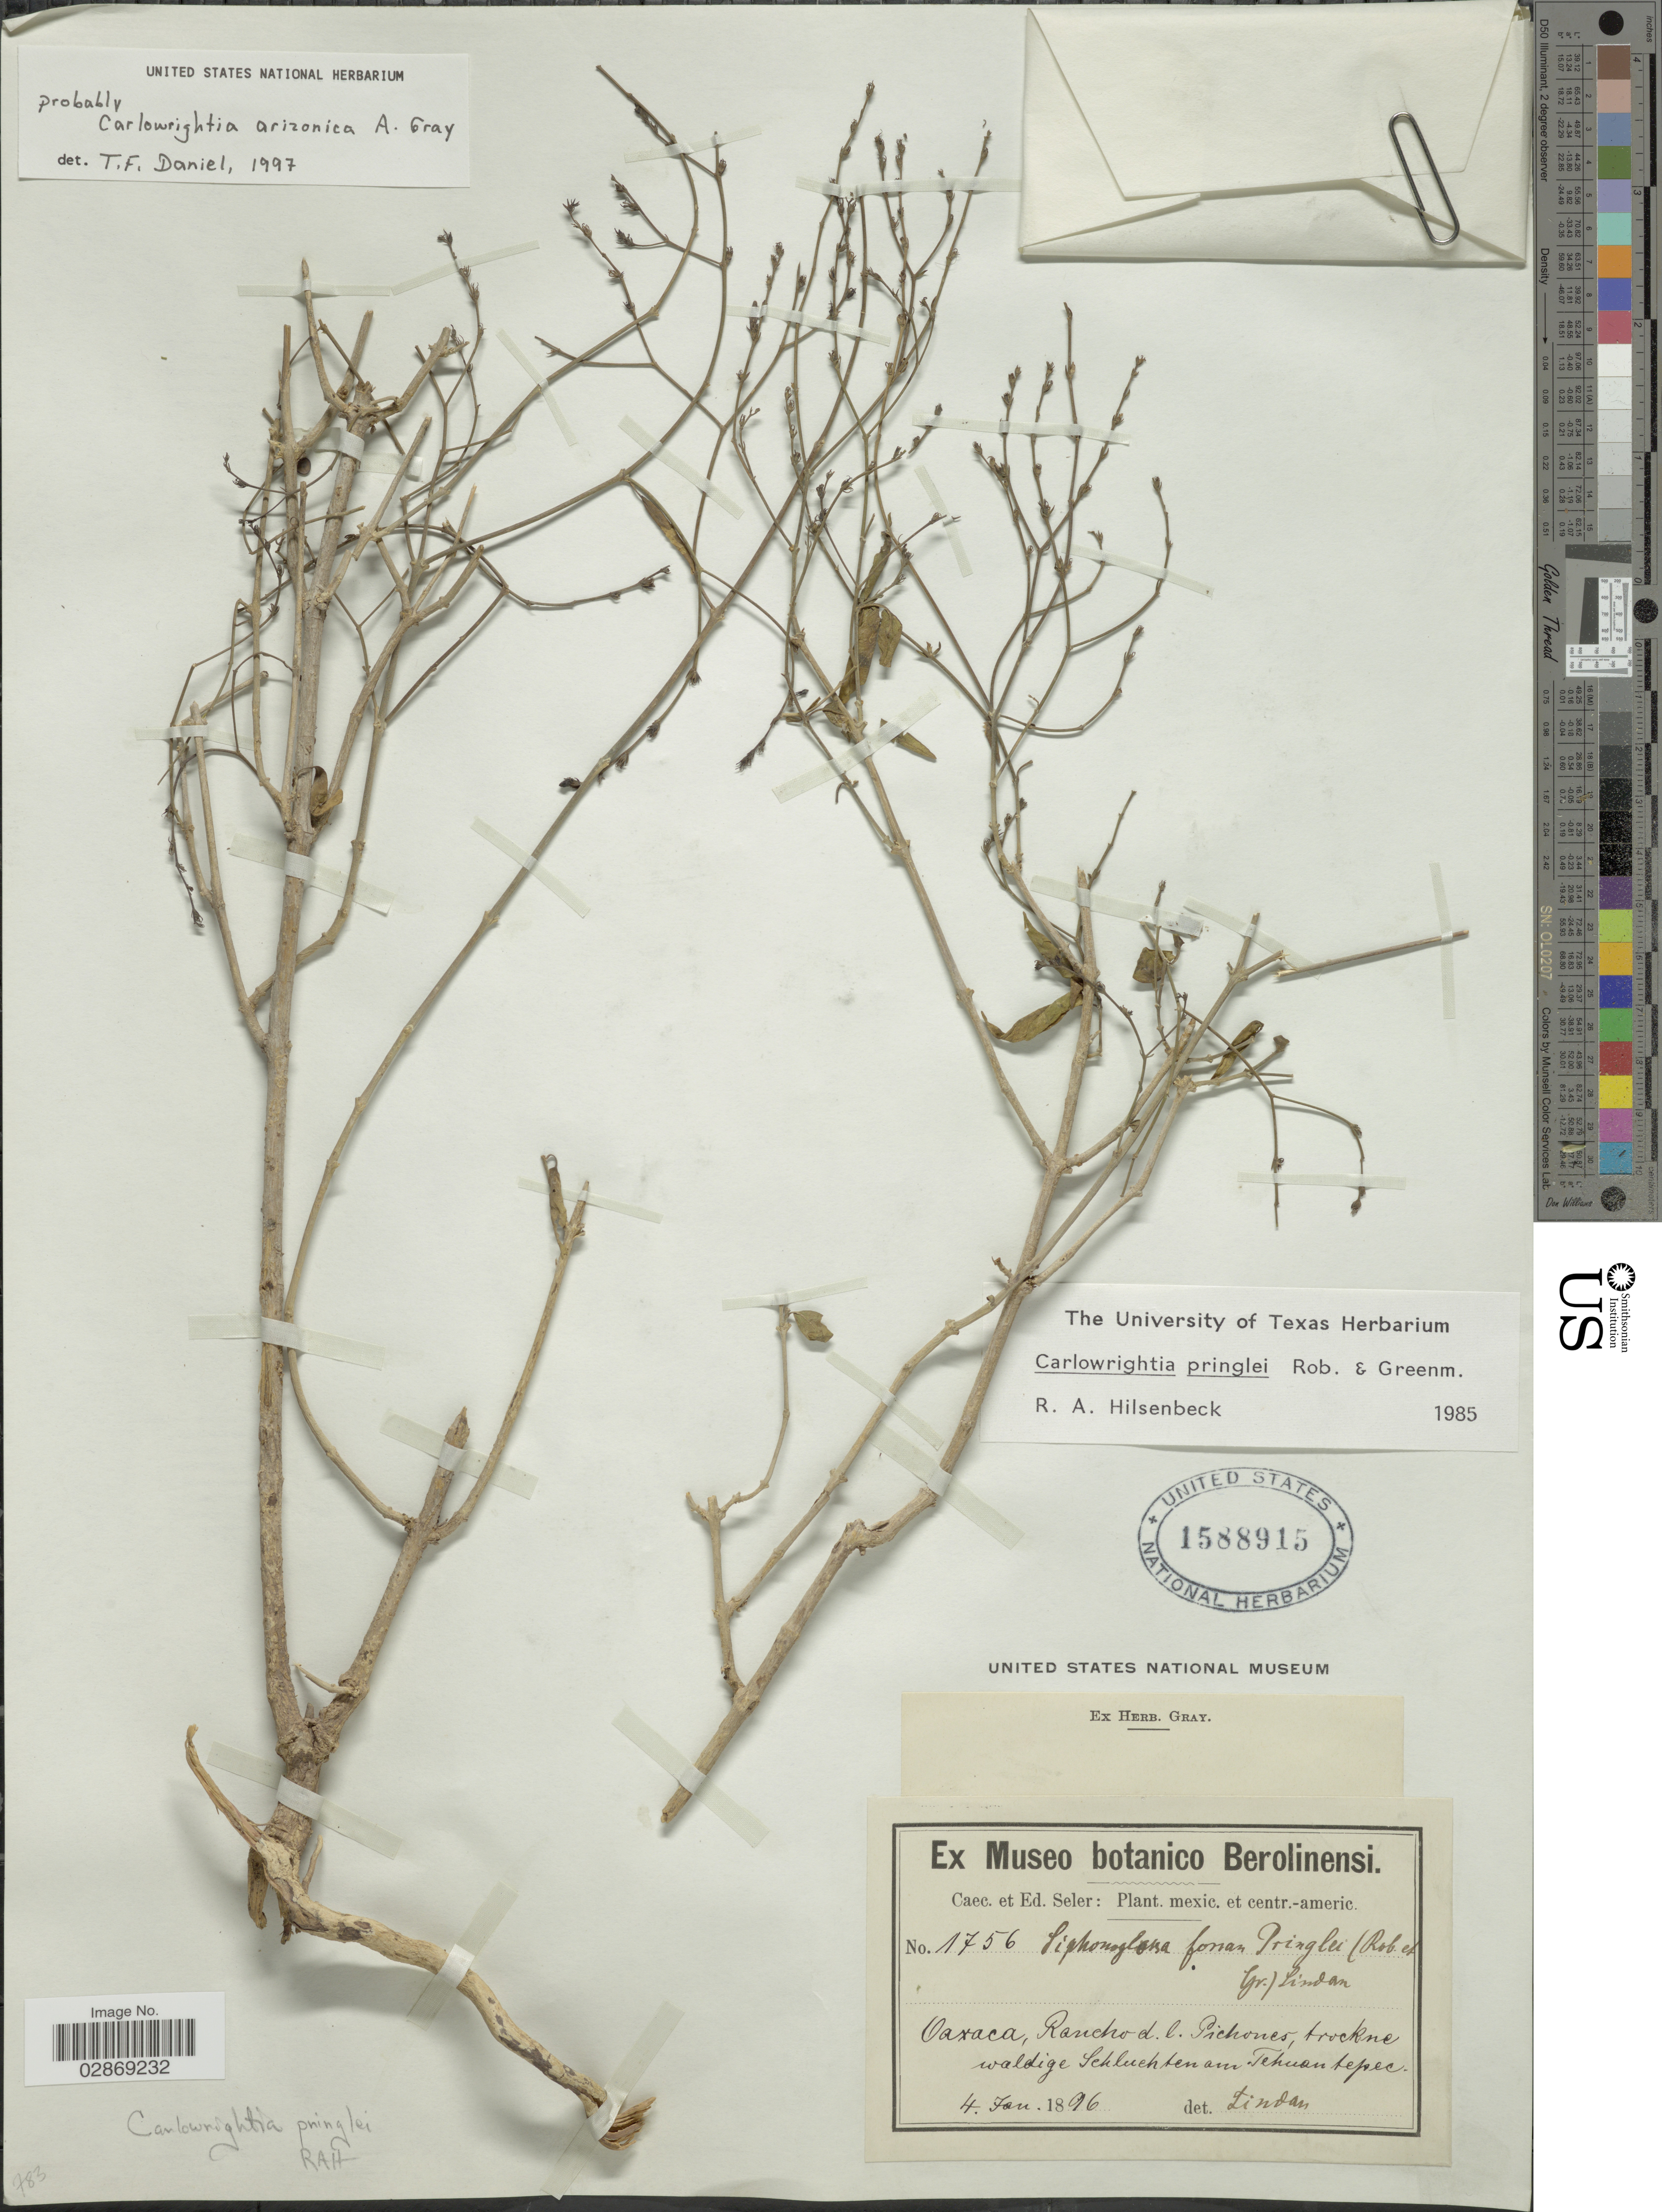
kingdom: Plantae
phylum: Tracheophyta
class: Magnoliopsida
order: Lamiales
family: Acanthaceae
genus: Carlowrightia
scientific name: Carlowrightia arizonica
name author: A. Gray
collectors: ex Caec. et Ed Seler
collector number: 1756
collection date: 1896-01-04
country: Mexico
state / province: Oaxaca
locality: Rancho d. l. Pichones, trockne waldige schluchten am Tehuantepec.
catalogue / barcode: US 1588915